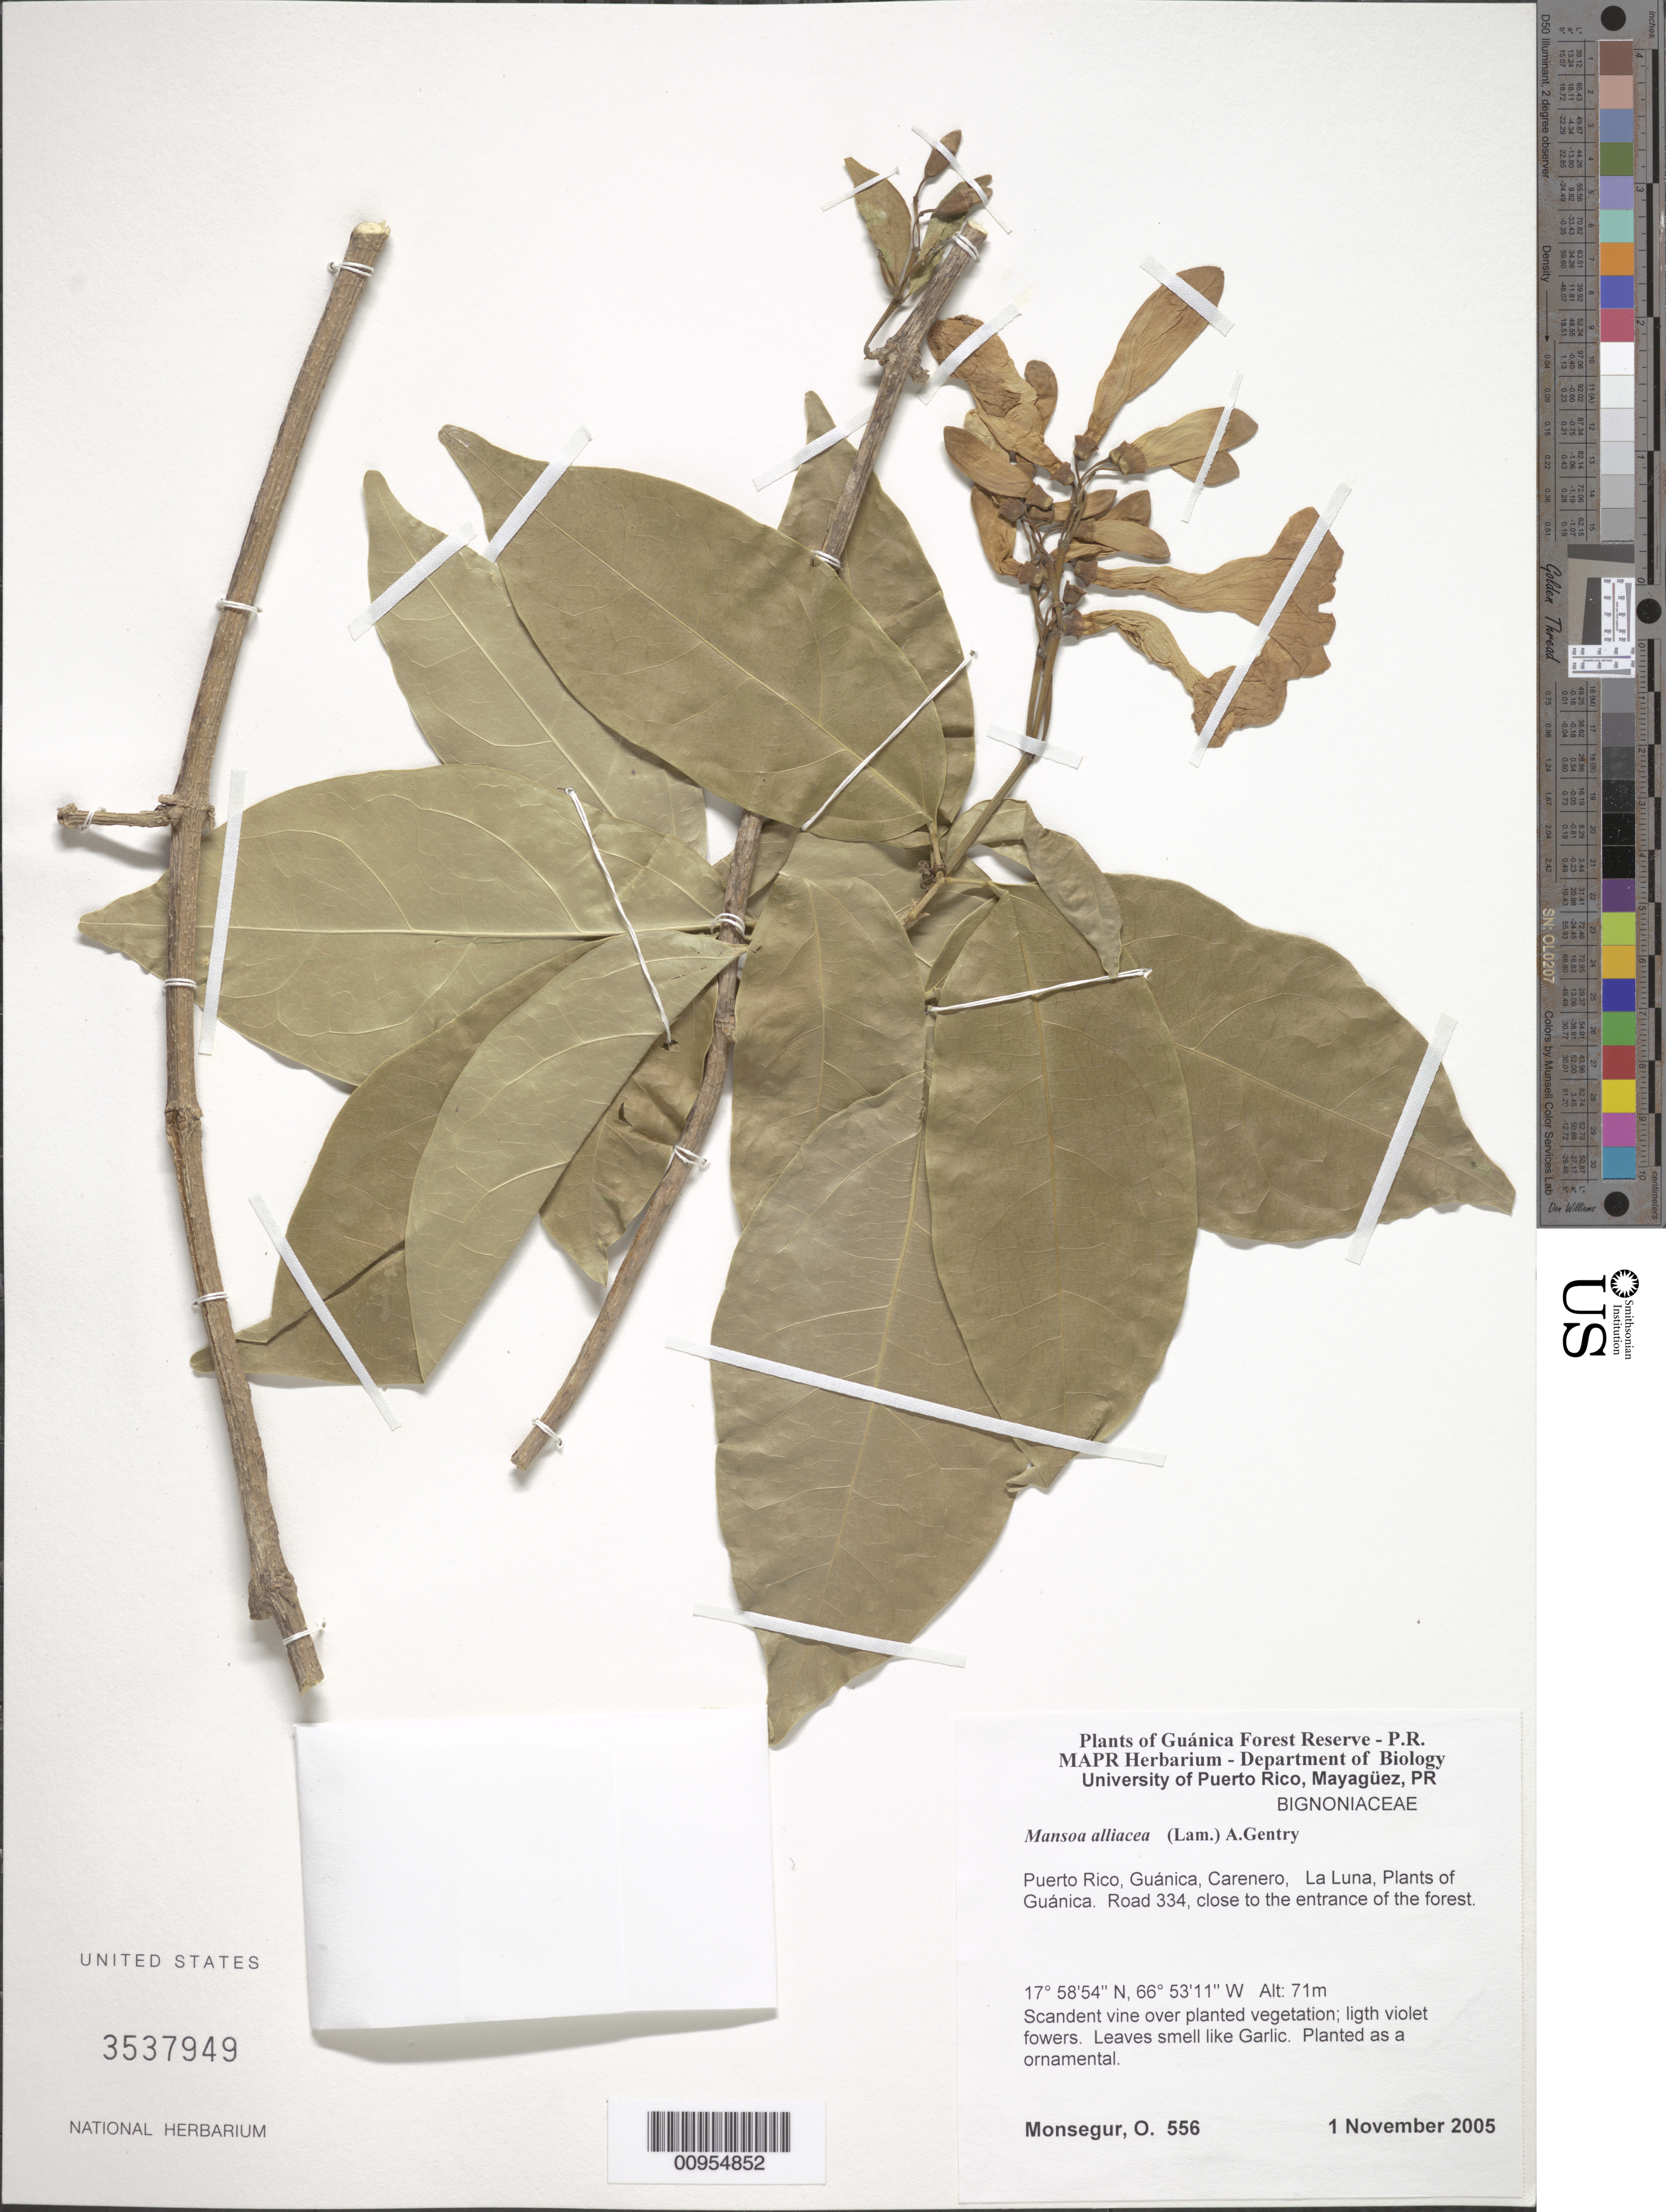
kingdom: Plantae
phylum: Tracheophyta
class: Magnoliopsida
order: Lamiales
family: Bignoniaceae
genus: Mansoa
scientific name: Mansoa alliacea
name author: (Lam.) A.H. Gentry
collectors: O. Monsegur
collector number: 556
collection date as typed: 01 Nov 2005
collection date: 2005-11-01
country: Puerto Rico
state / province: Guánica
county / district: Carenero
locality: Plants of Guánica. La Luna, Road 334, close to the entrance of the forest.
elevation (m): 71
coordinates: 17.58536, 66.53111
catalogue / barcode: US 3537949